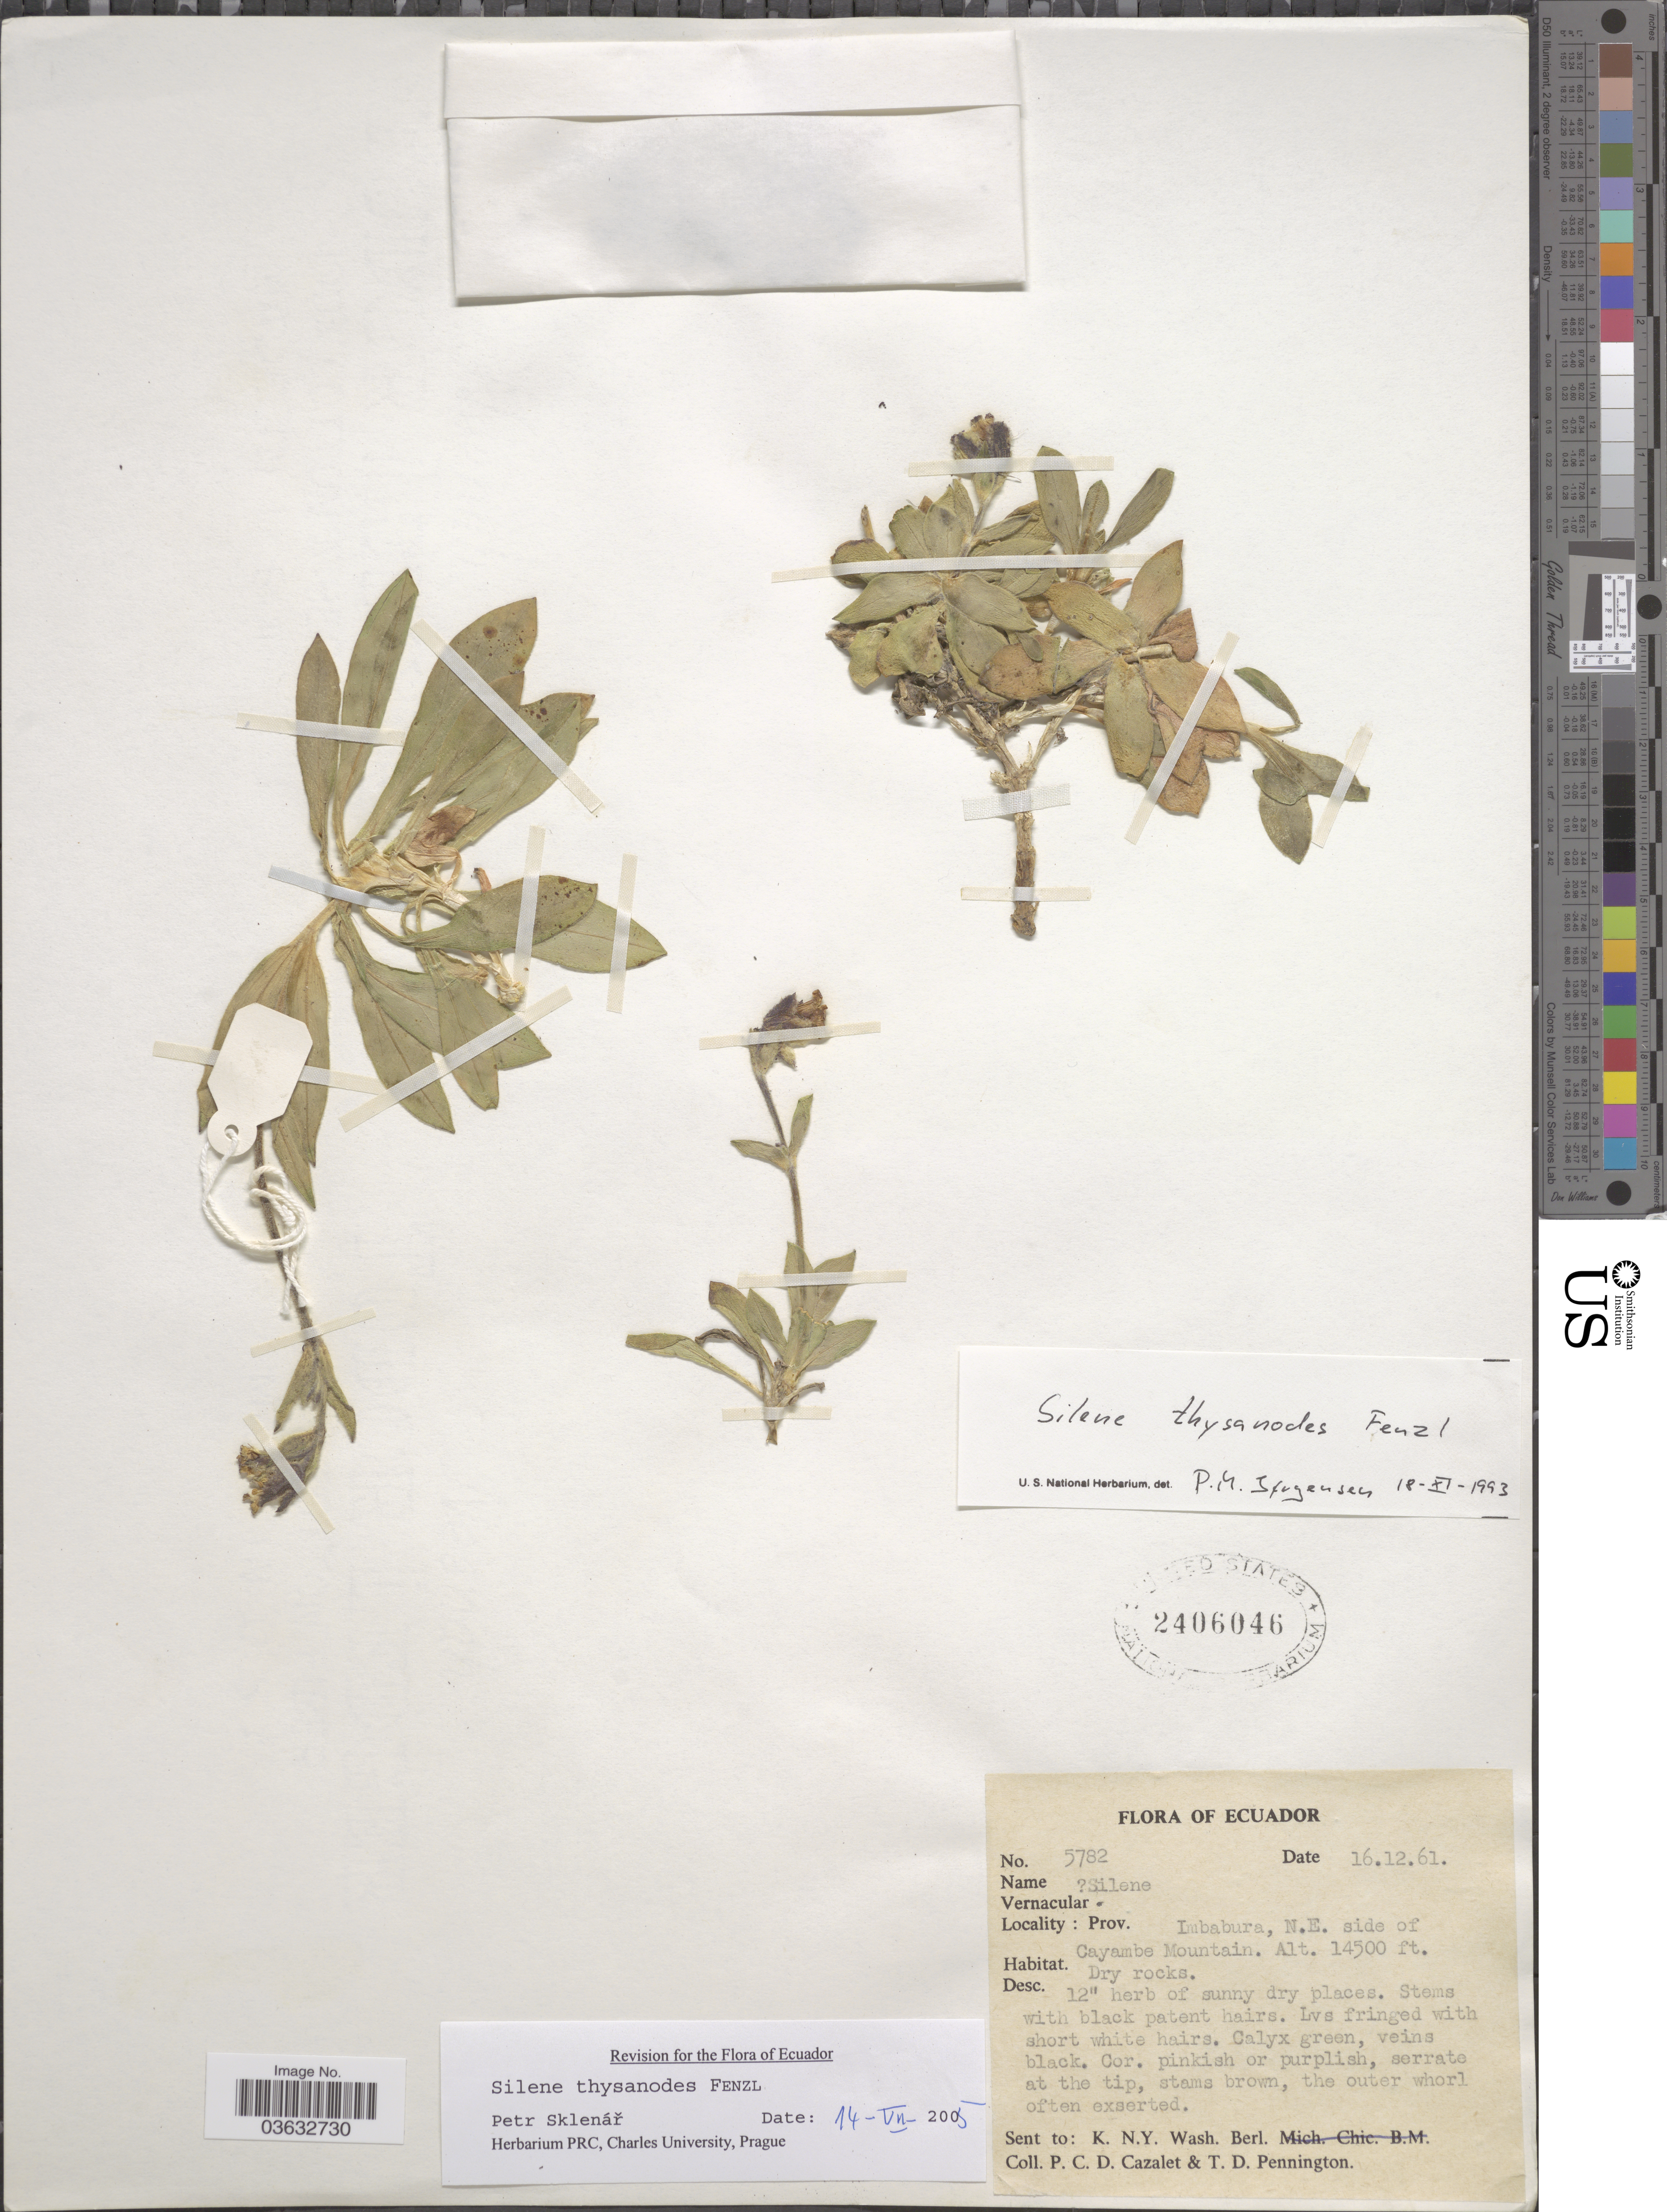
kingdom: Plantae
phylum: Tracheophyta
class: Magnoliopsida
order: Caryophyllales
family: Caryophyllaceae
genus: Silene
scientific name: Silene thysanodes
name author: Fenzl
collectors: P. C. D. Cazalet & T. D. Pennington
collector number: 5782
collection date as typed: Transcribed d/m/y: 16/12/61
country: Ecuador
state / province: Imbabura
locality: N.E. side of Cayambe Mountain.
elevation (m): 4420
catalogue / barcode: US 2406046